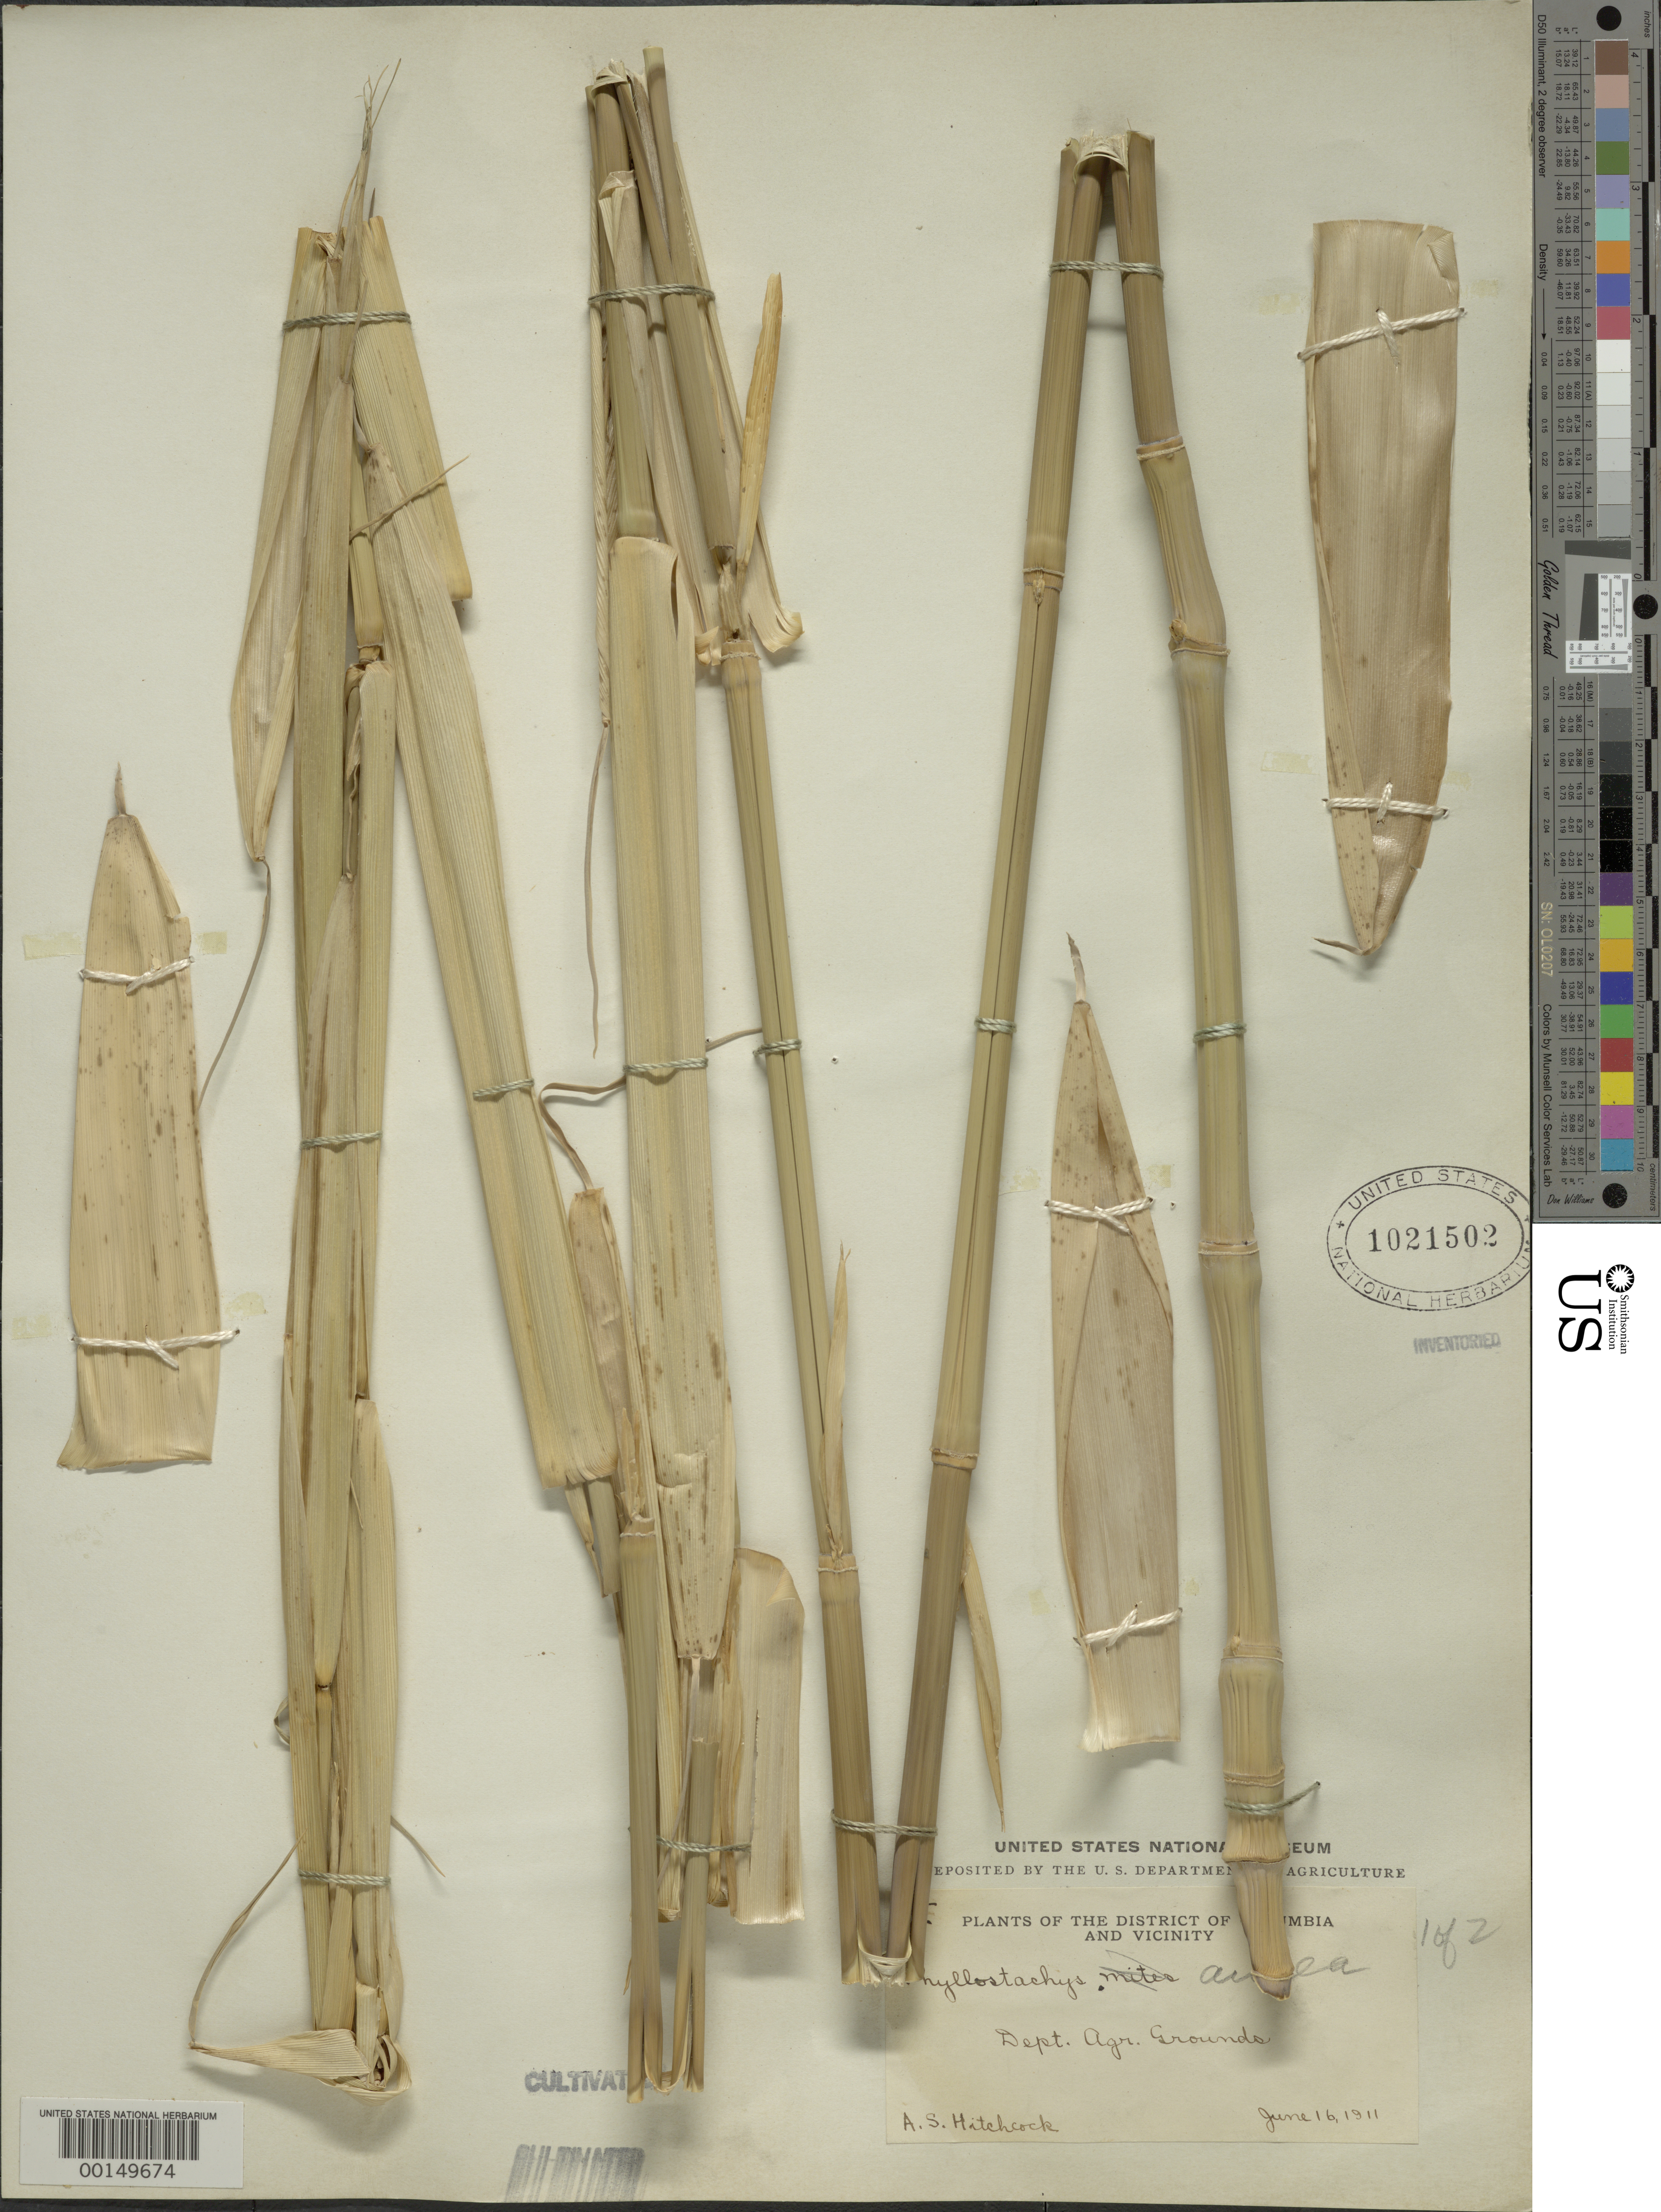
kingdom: Plantae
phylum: Tracheophyta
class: Liliopsida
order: Poales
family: Poaceae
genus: Phyllostachys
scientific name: Phyllostachys aurea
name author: Rivière & C. Rivière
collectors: A. S. Hitchcock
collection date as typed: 16 Jun 1911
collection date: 1911-06-16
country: United States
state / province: District of Columbia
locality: Dept. of agriculture grounds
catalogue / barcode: US 1021502